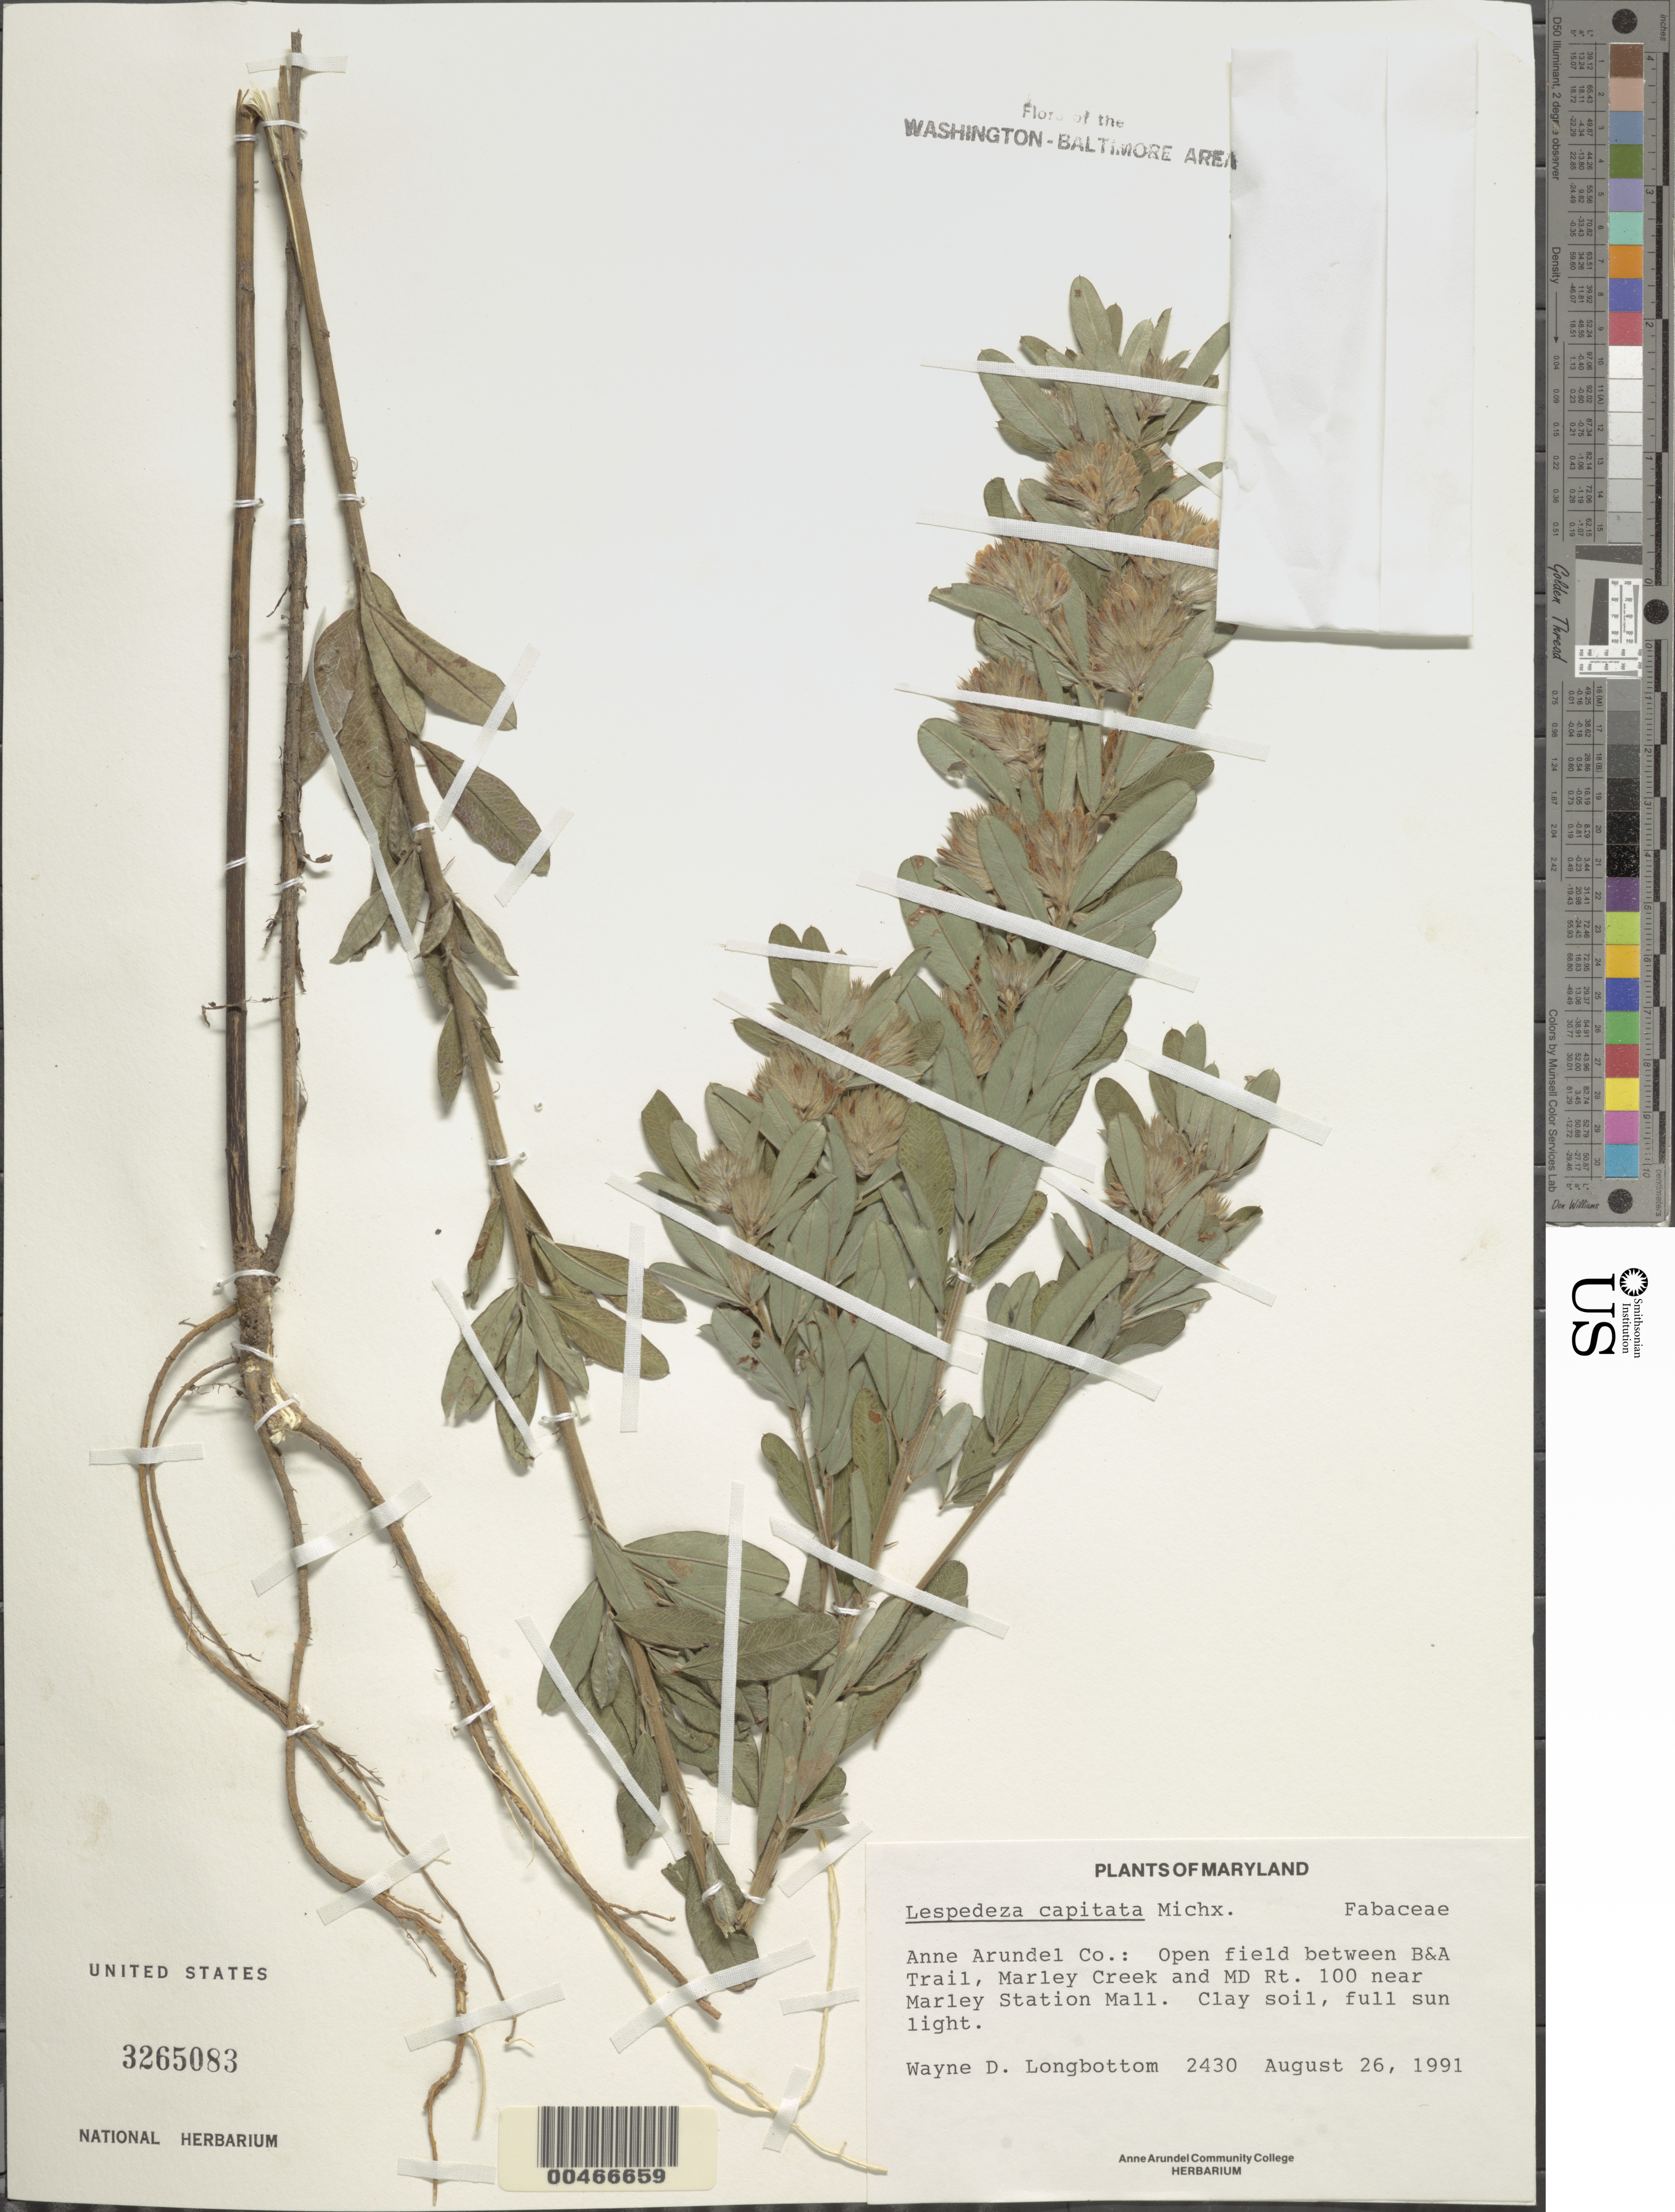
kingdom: Plantae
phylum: Tracheophyta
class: Magnoliopsida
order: Fabales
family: Fabaceae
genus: Lespedeza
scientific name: Lespedeza capitata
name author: Michx.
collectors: W. D. Longbottom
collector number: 2430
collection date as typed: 26 Aug 1991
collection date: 1991-08-26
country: United States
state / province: Maryland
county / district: Anne Arundel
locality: Between Marley Creek, the B&A Trail and MD Rt 100, near Marley Station Mall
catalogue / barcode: US 3265083